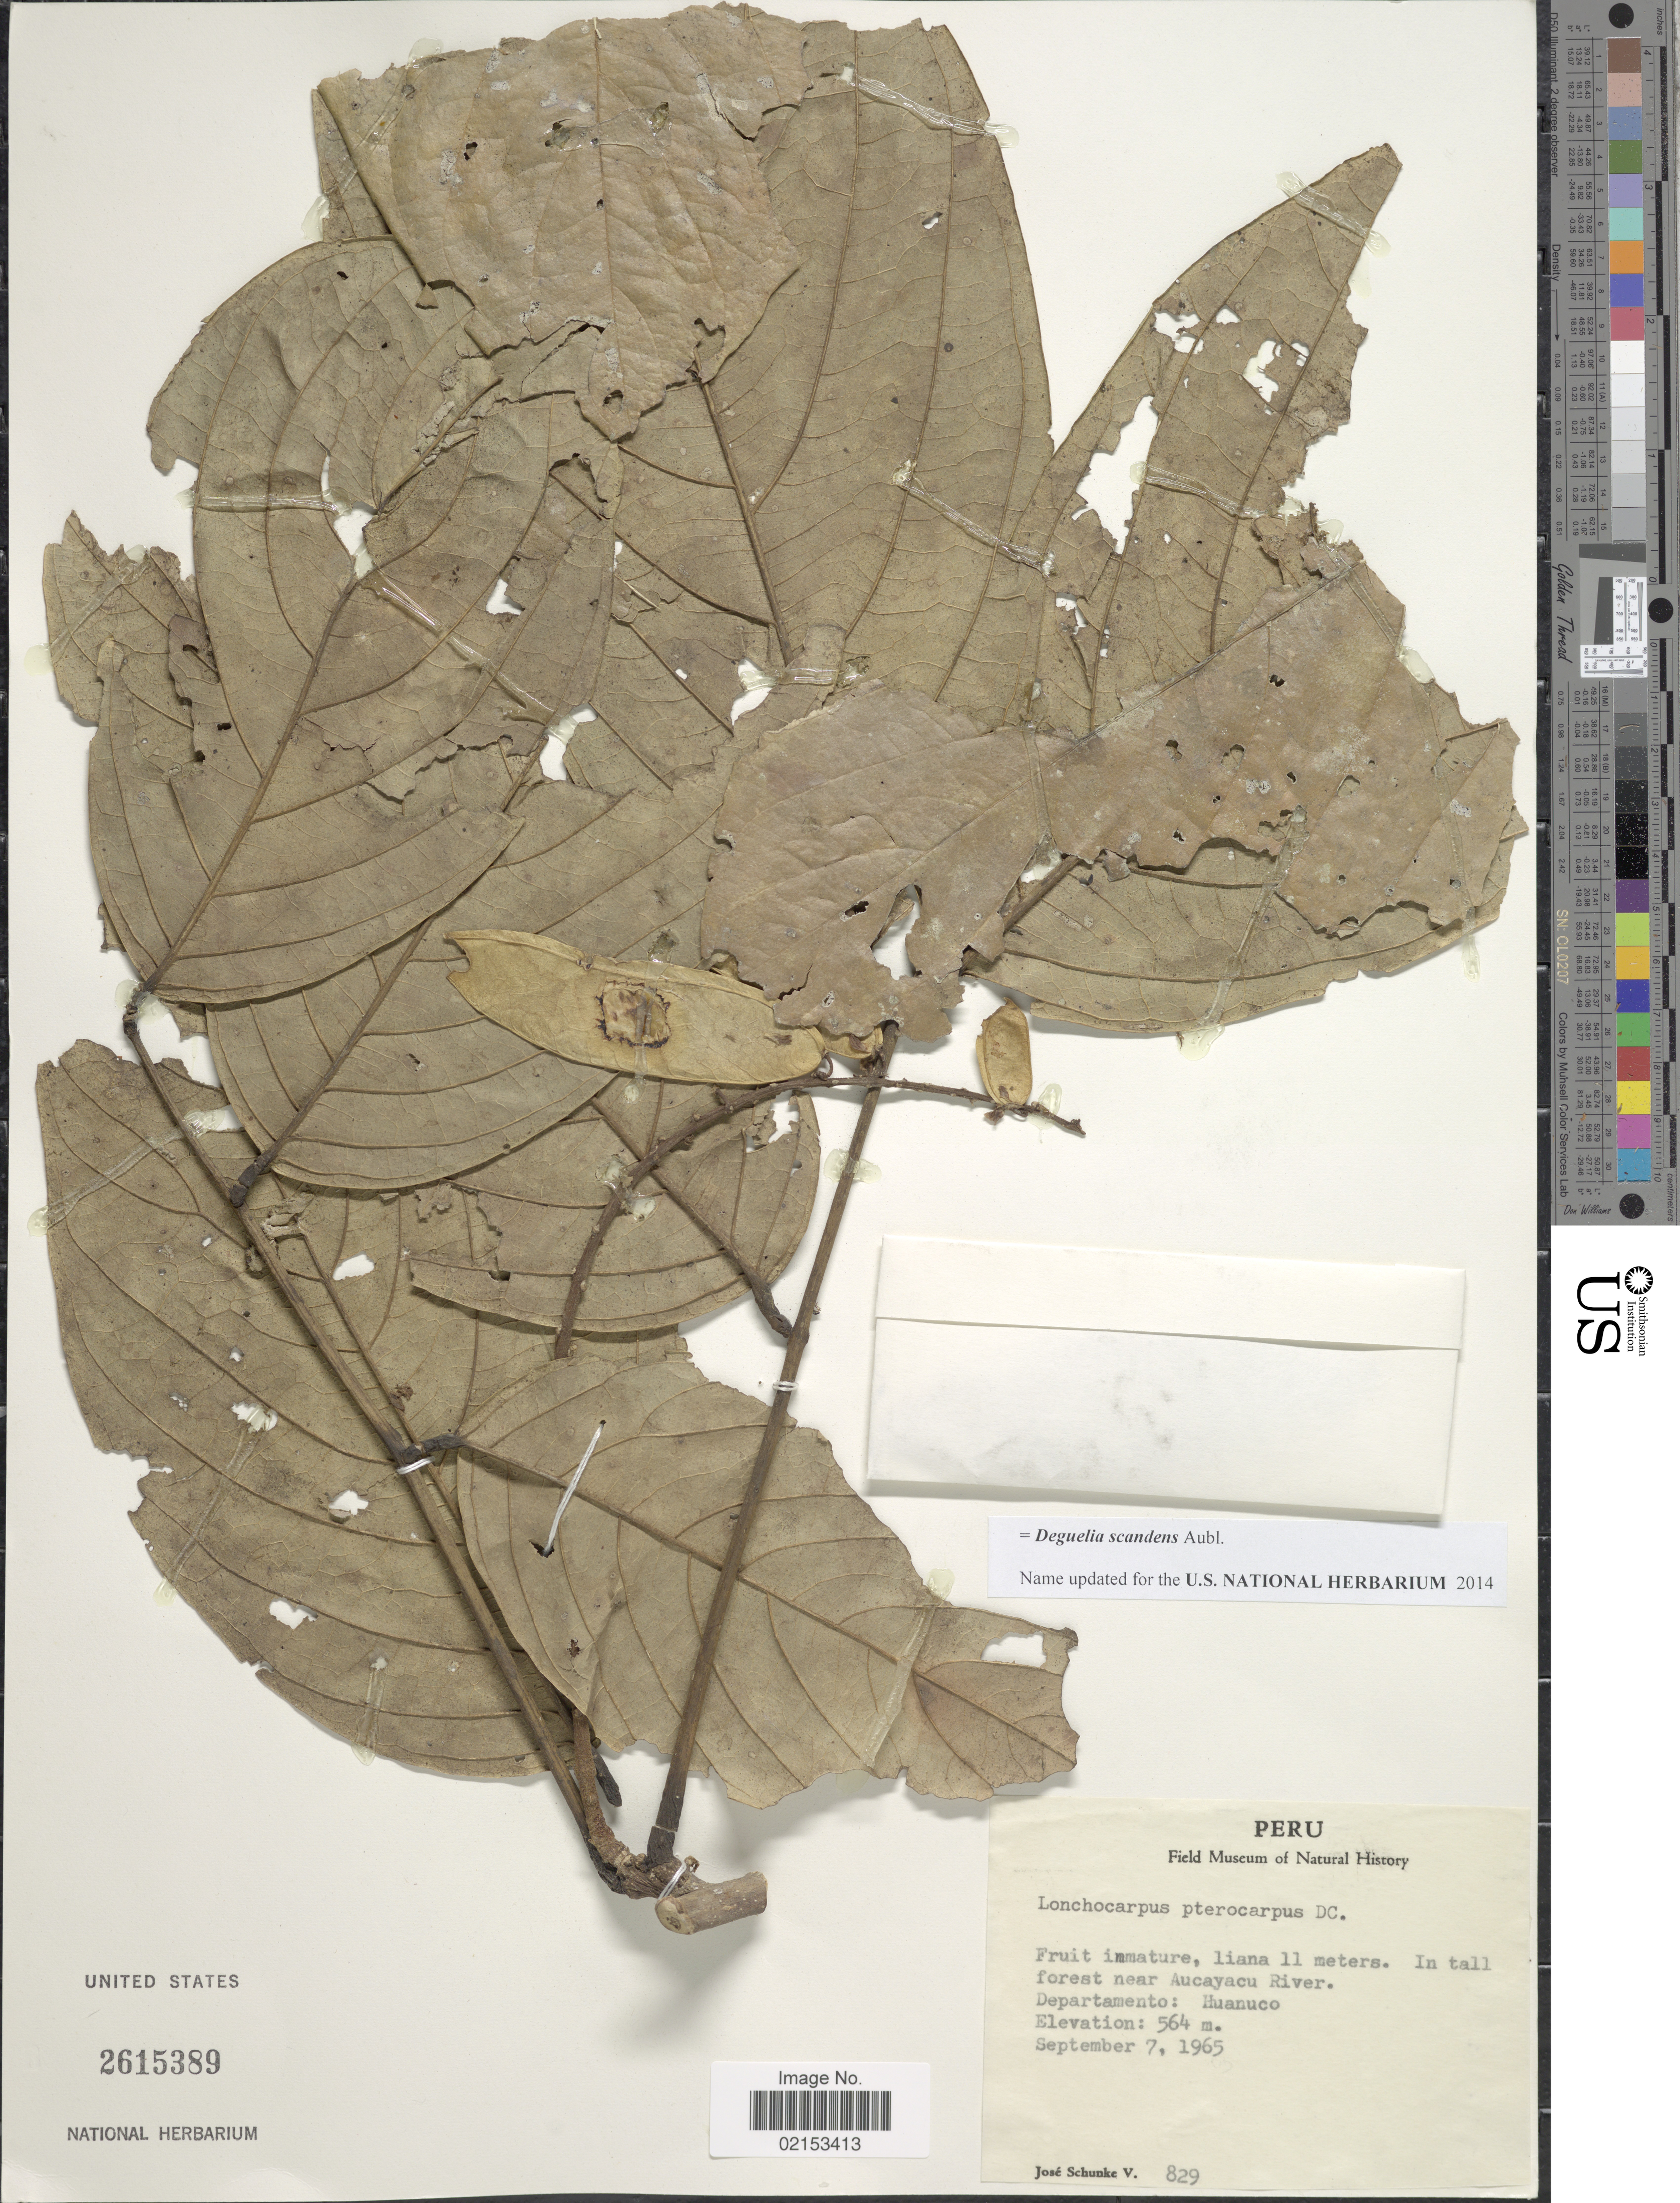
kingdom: Plantae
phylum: Tracheophyta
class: Magnoliopsida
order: Fabales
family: Fabaceae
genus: Deguelia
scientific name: Deguelia scandens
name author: Aubl.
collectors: J. Schunke Vigo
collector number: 829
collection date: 1965-09-07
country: Peru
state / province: Huánuco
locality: Forest near Aucayacu River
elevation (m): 564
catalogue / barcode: US 2615389